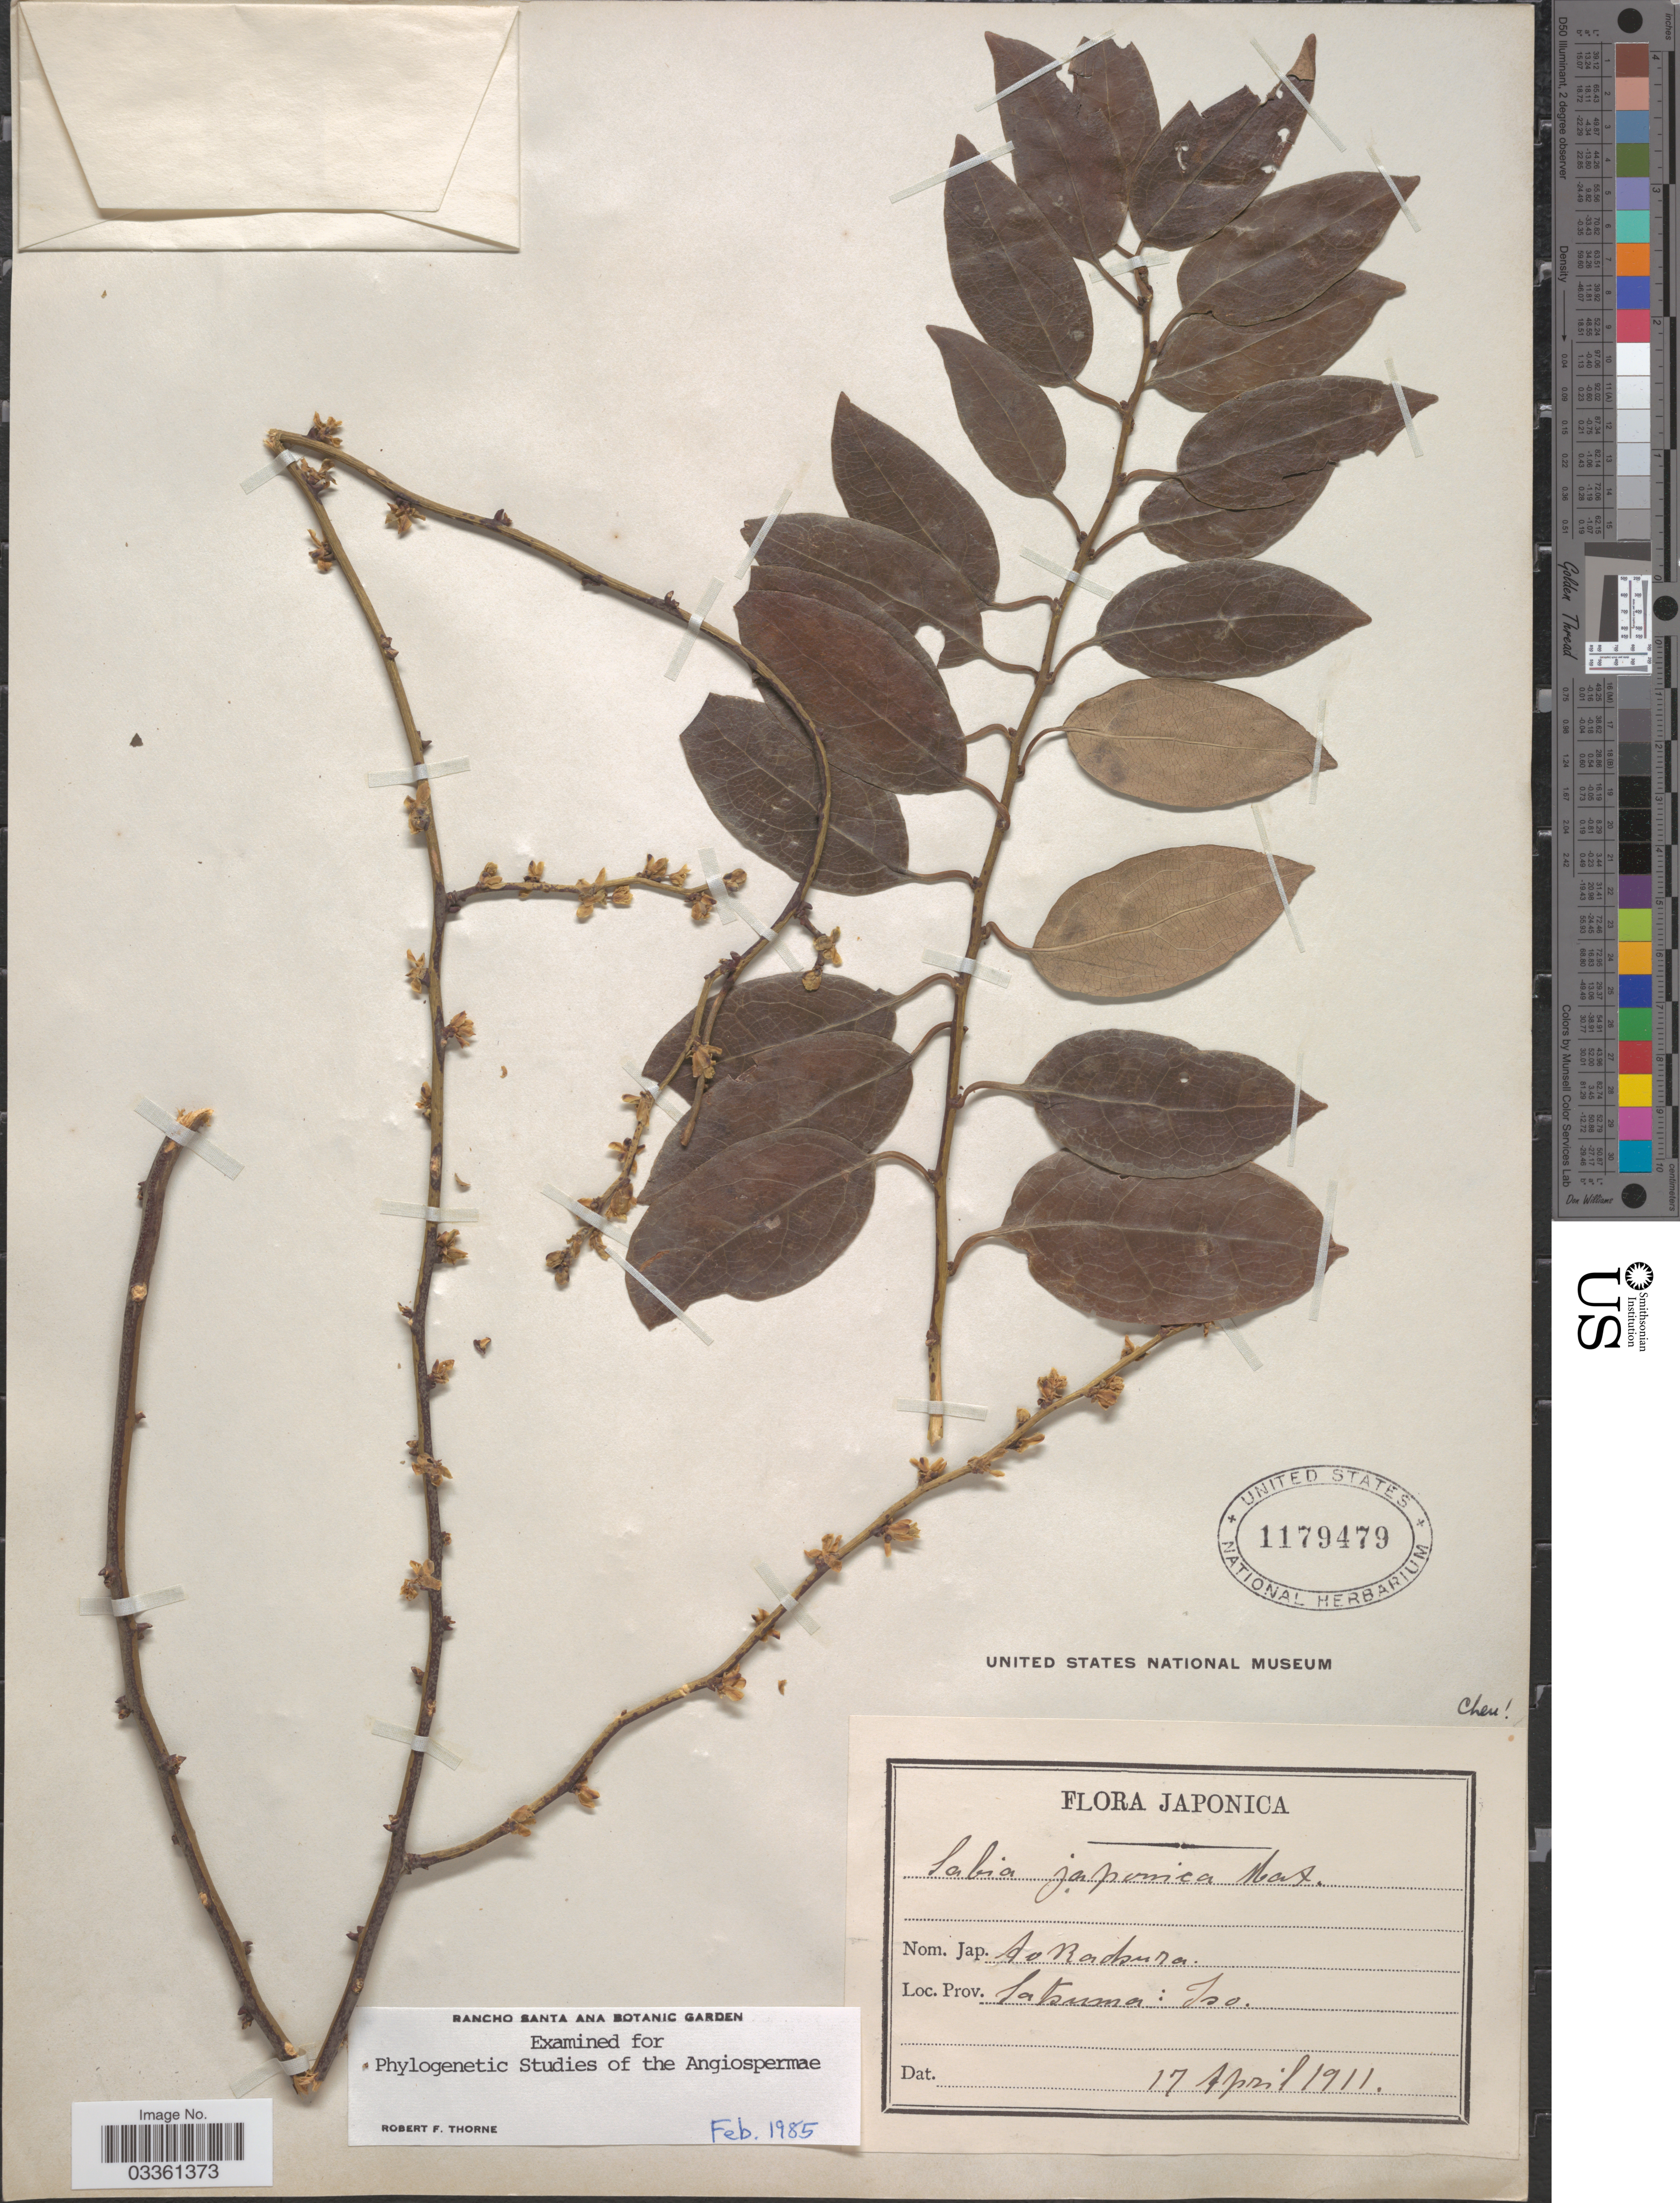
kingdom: Plantae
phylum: Tracheophyta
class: Magnoliopsida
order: Proteales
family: Sabiaceae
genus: Sabia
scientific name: Sabia japonica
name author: Maxim.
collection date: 1911-04-17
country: Japan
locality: Prov. Satsuma: Tso.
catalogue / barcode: US 1179479